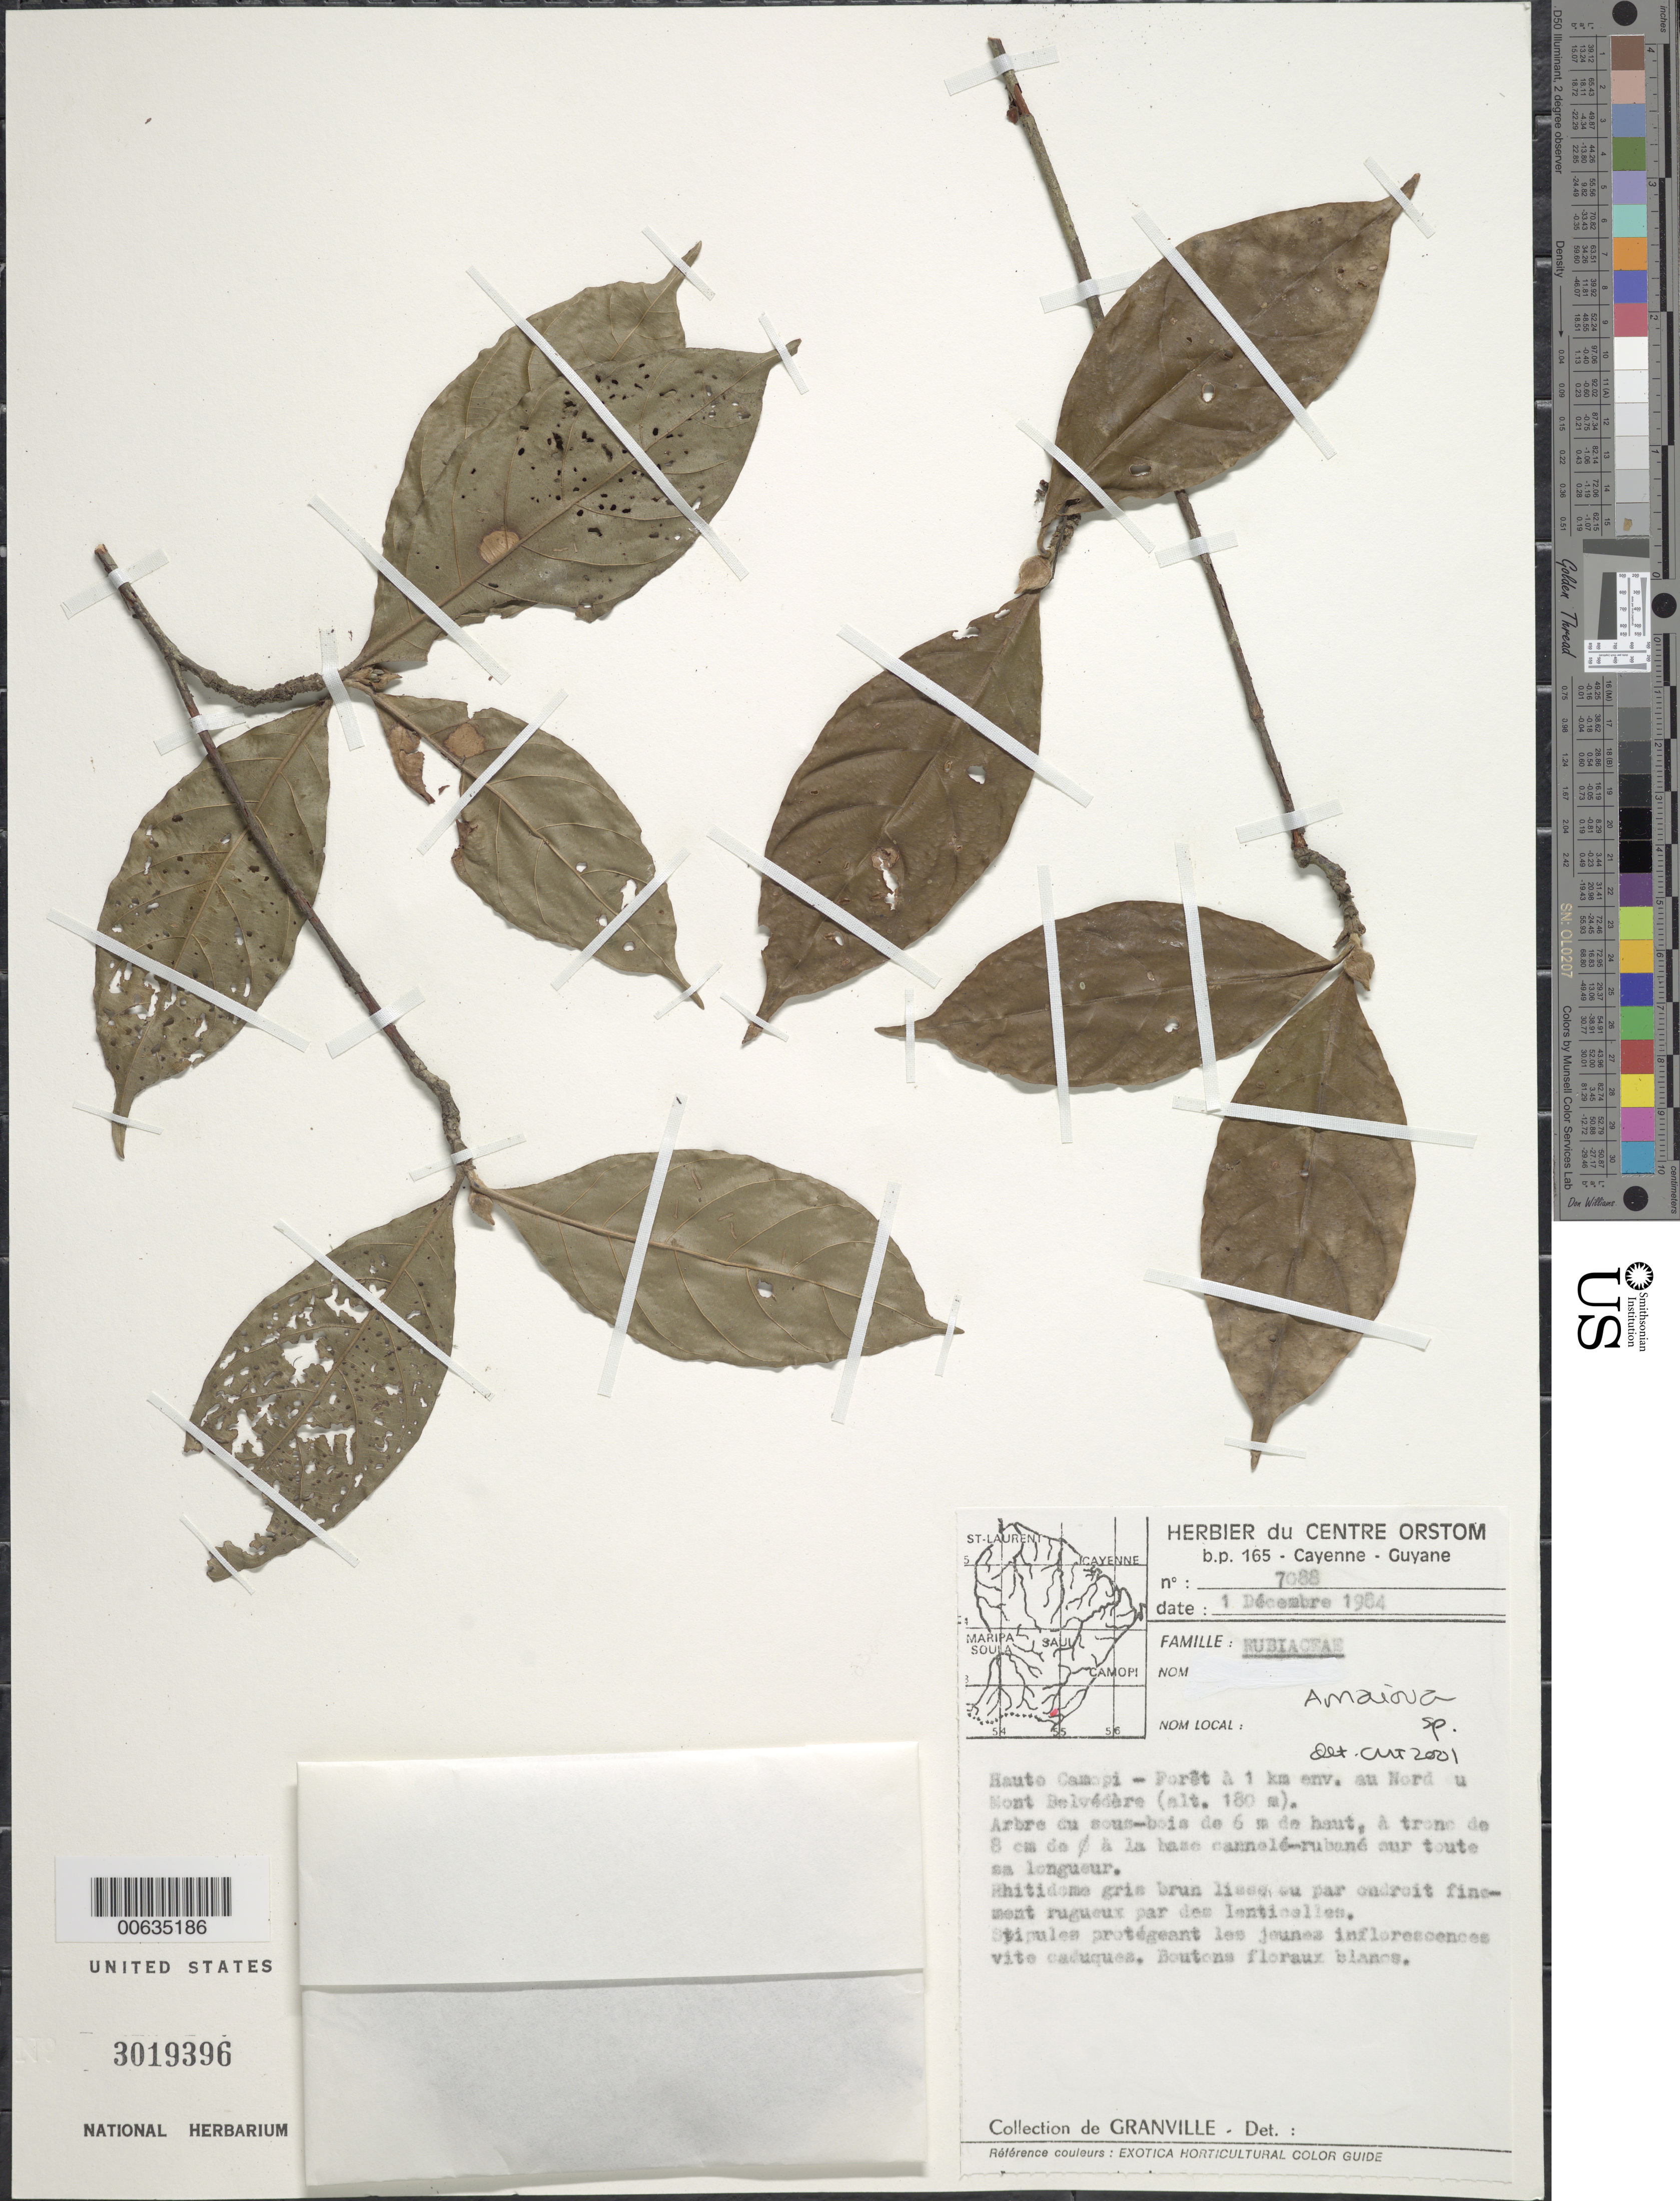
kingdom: Plantae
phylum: Tracheophyta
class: Magnoliopsida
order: Gentianales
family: Rubiaceae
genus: Amaioua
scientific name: Amaioua sp.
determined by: Taylor, Charlotte M.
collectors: J.-J. de Granville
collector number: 7088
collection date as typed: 1-Dec-84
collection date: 1984-12-01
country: French Guiana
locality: Mont Belvédère, haute Camopi, 1 km env au Nord du Mont Belvédère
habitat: Forest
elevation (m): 180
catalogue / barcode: US 3019396